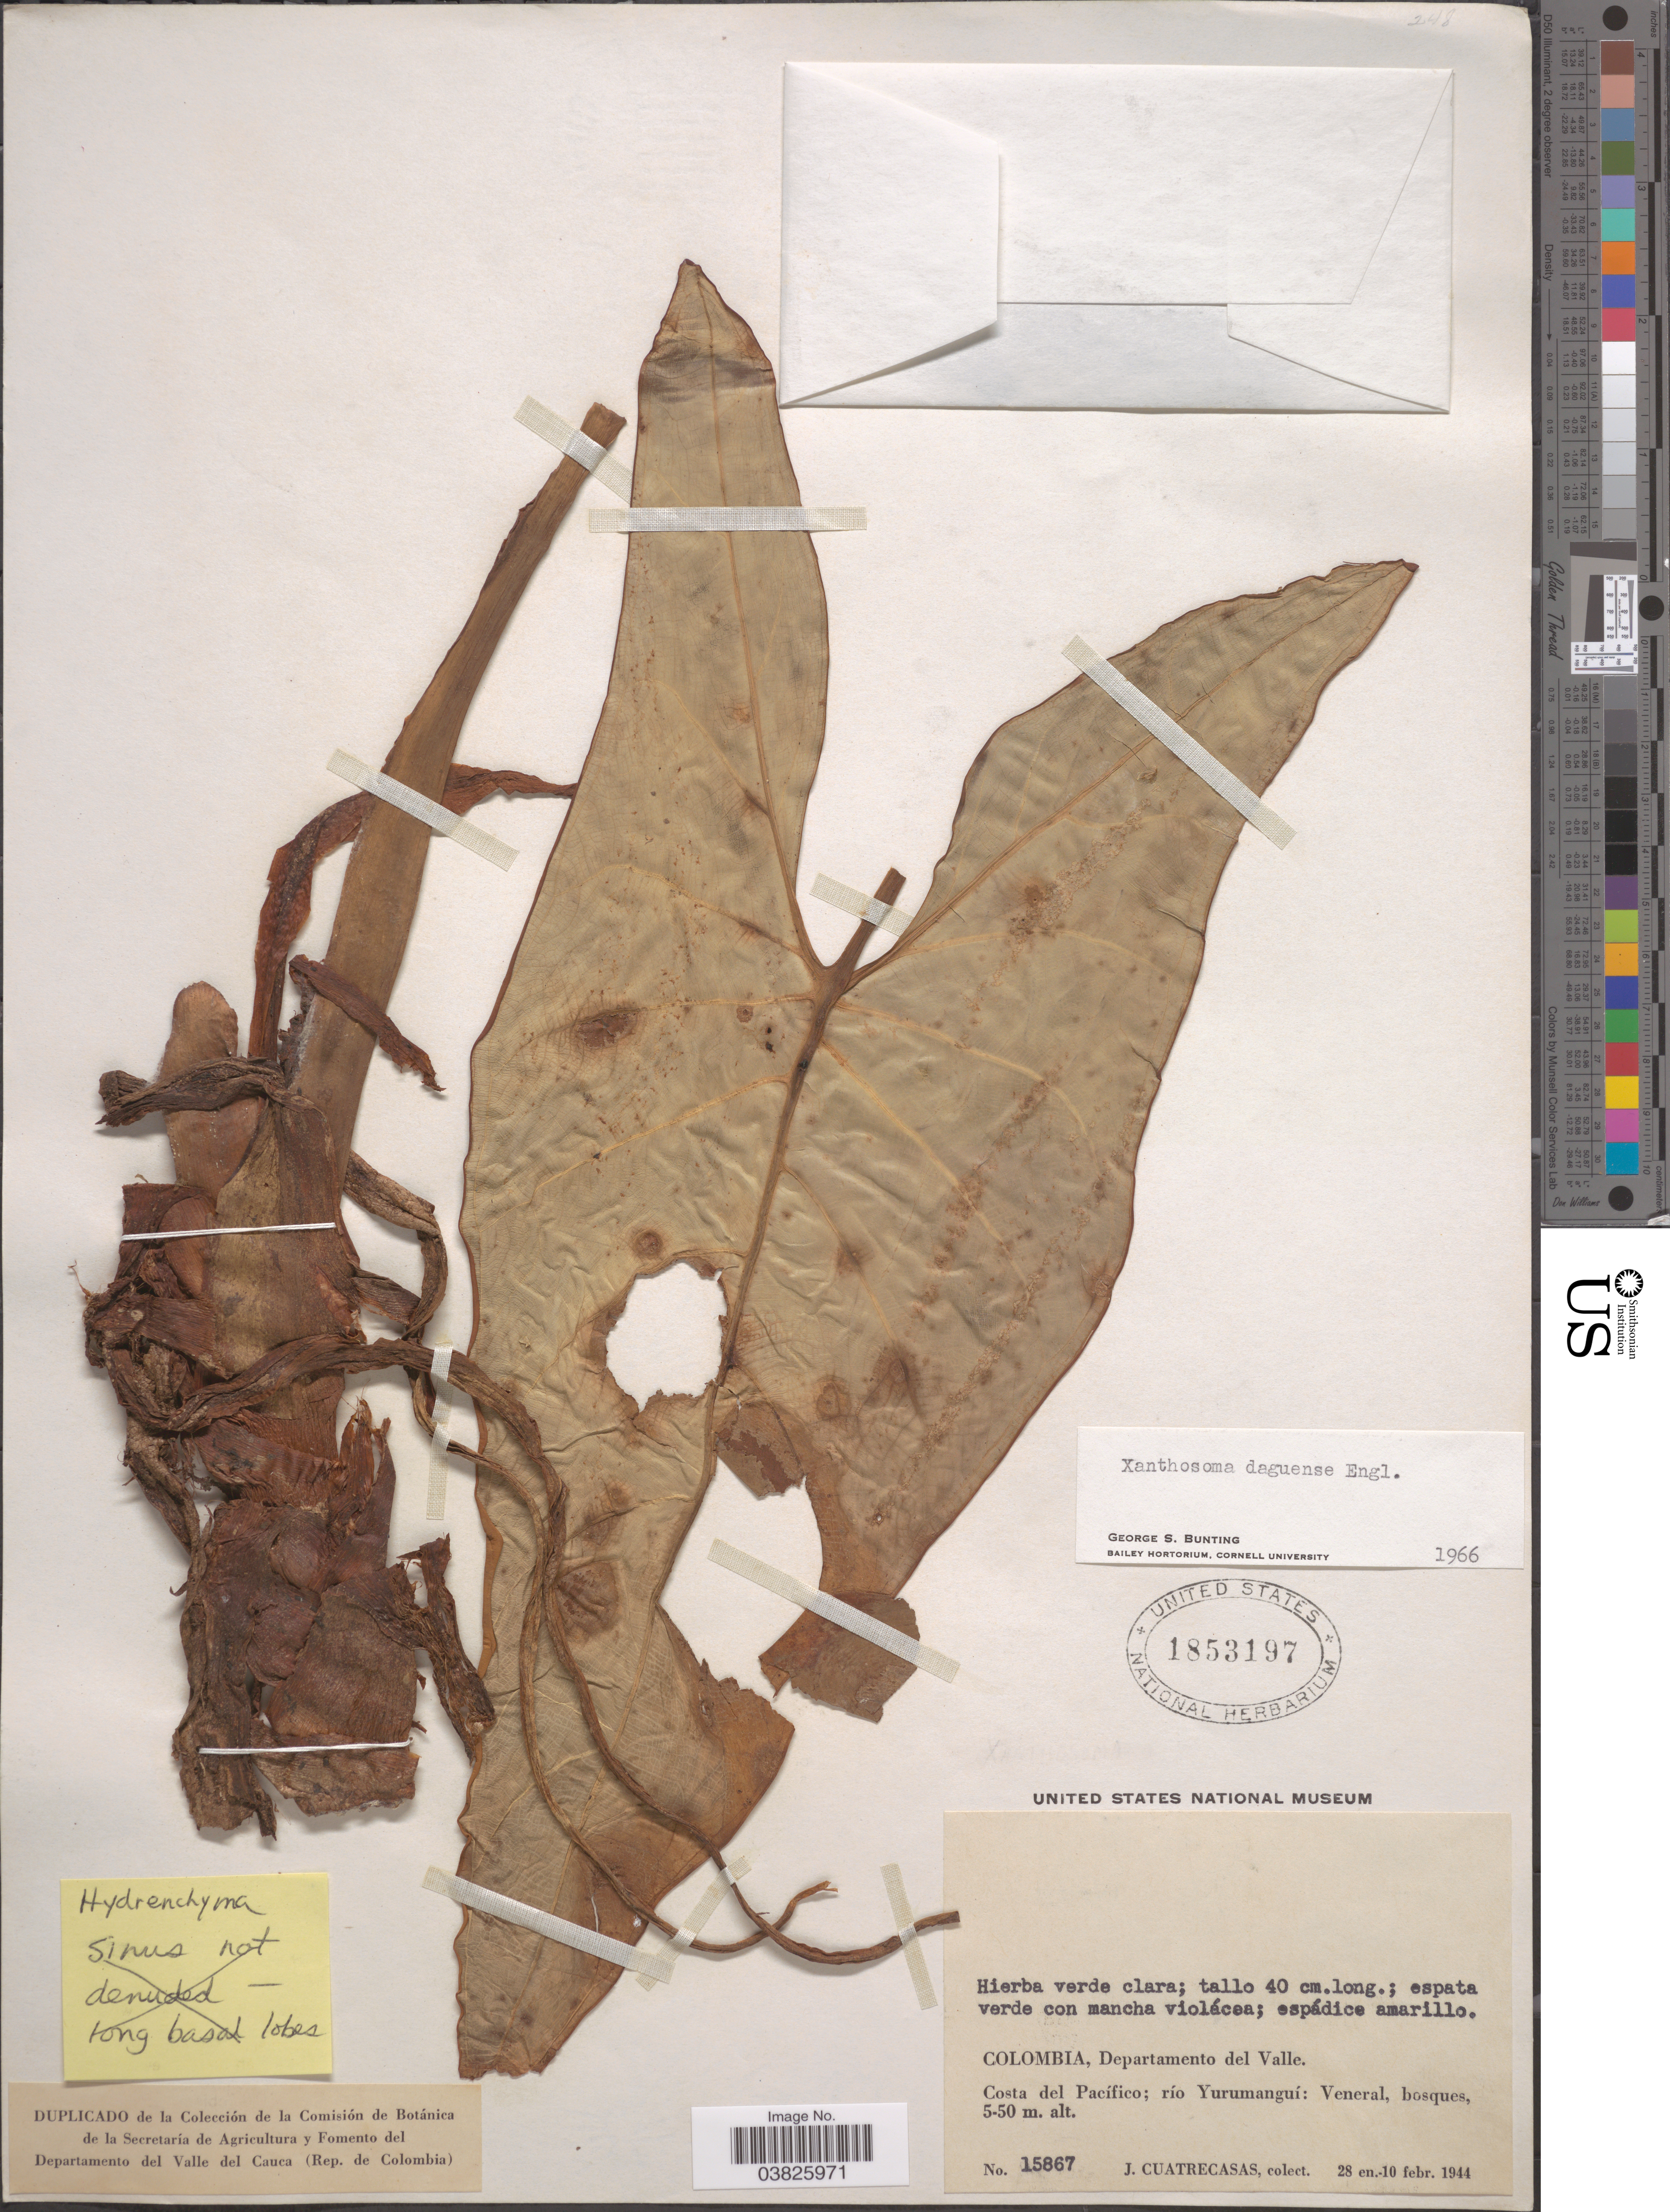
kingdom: Plantae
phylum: Tracheophyta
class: Liliopsida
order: Alismatales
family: Araceae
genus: Xanthosoma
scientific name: Xanthosoma daguense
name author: Engl.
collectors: J. Cuatrecasas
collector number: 15867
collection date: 1944-01-28/1944-02-10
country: Colombia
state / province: Valle del Cauca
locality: Departamento del Valle. Costa del Pacífico; río Yurumanguí; Veneral.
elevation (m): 5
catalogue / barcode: US 1853197